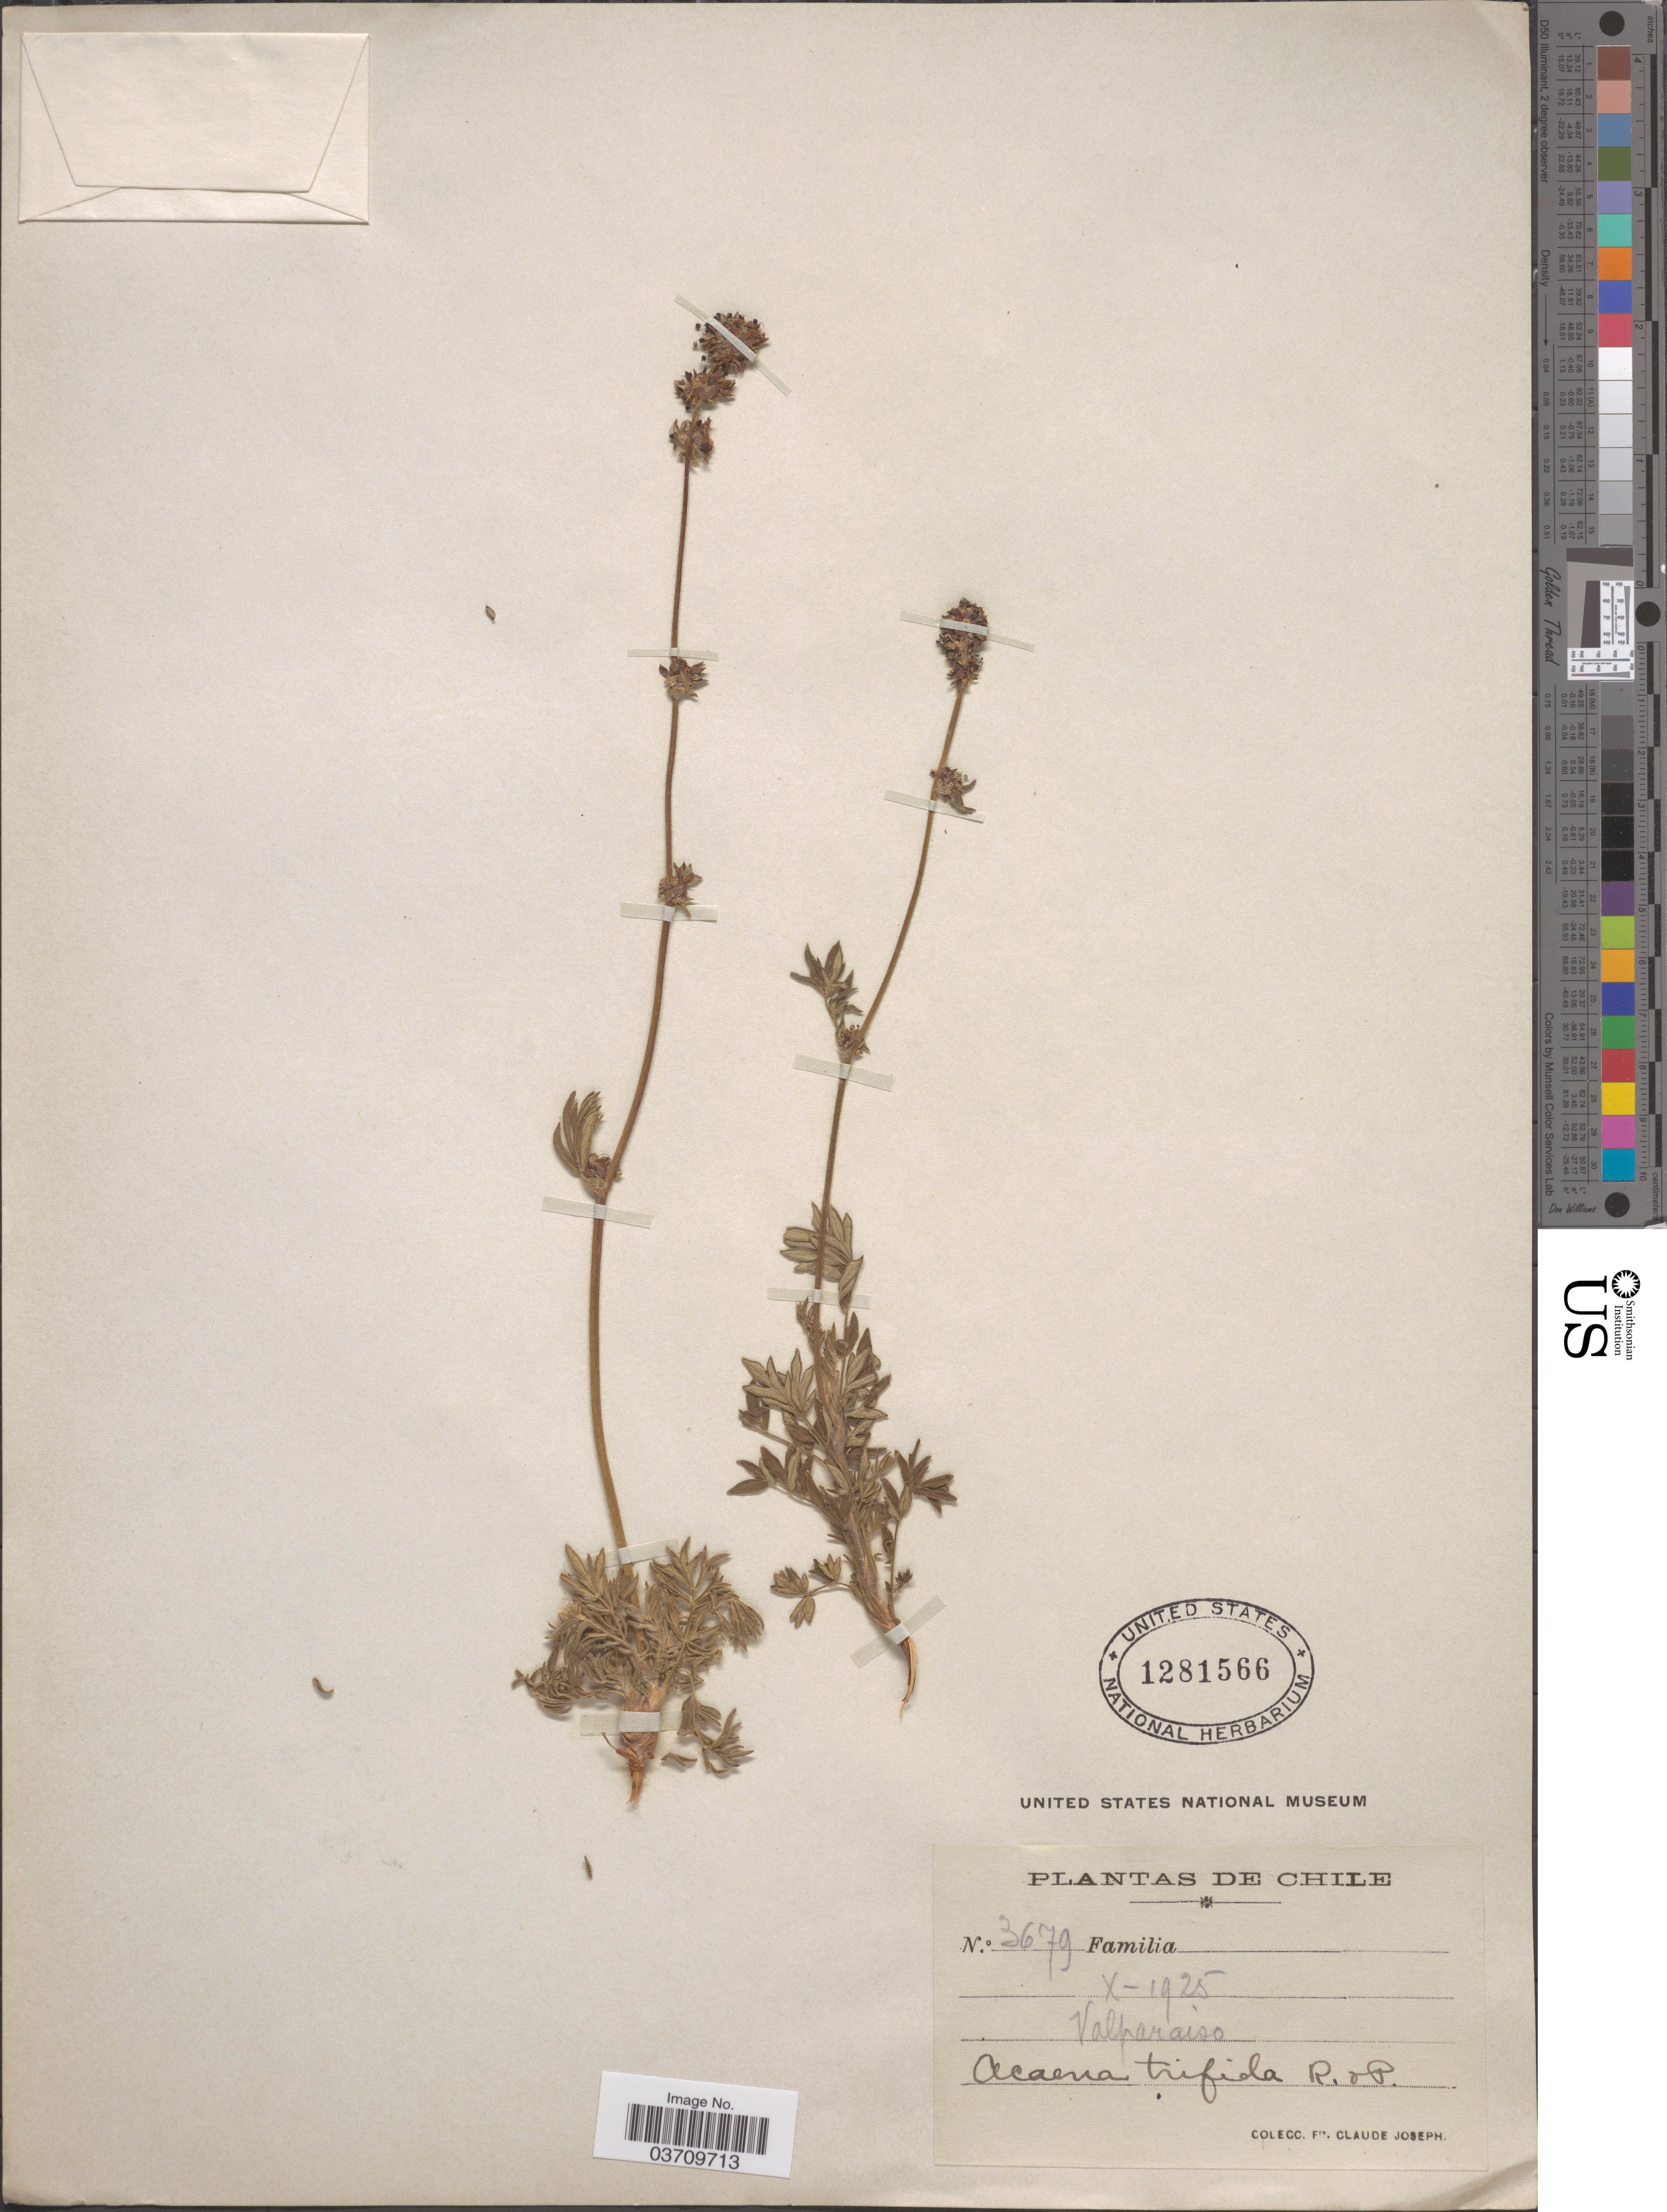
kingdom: Plantae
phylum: Tracheophyta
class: Magnoliopsida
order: Rosales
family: Rosaceae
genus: Acaena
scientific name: Acaena trifida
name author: Ruiz & Pav.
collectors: Bro. Claude-Joseph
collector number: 3679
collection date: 1925-10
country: Chile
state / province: Valparaíso (V)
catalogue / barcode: US 1281566